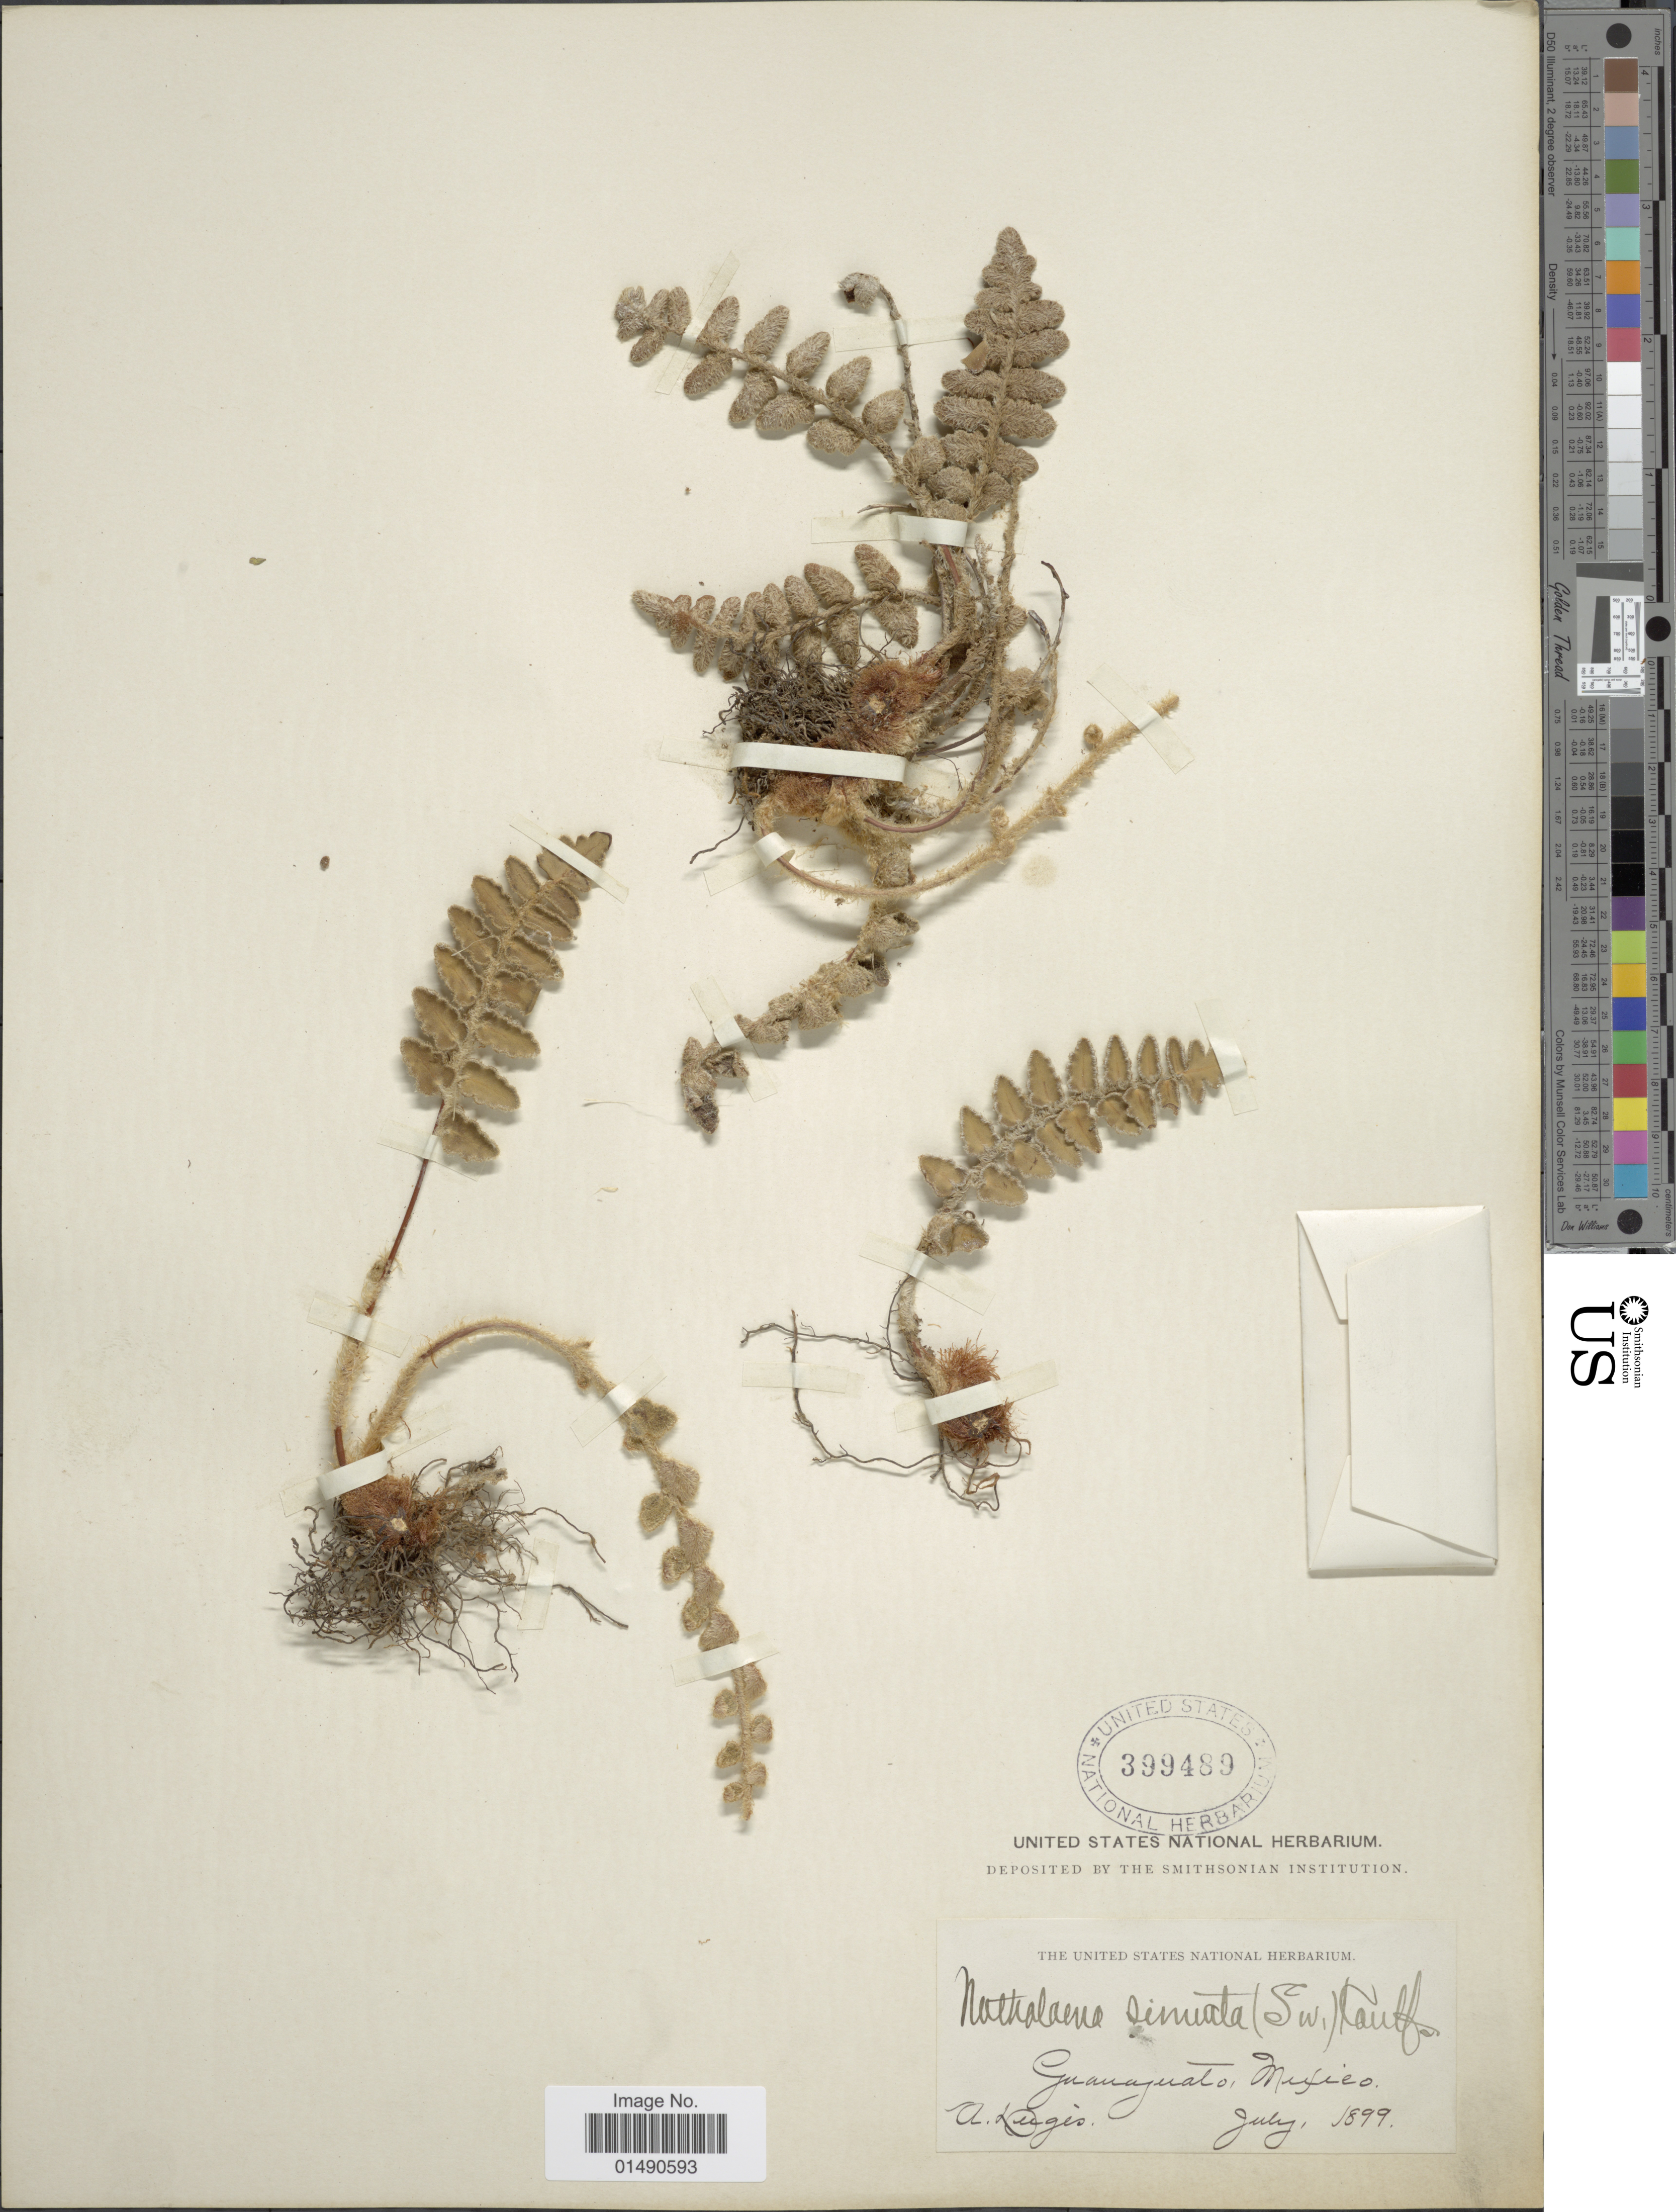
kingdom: Plantae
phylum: Tracheophyta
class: Polypodiopsida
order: Polypodiales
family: Pteridaceae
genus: Astrolepis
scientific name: Astrolepis laevis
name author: (Mart. & Ikonn.-Gal.) Mickel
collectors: A. Lugis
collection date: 1899-06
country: Mexico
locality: Guanajuato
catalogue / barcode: US 399489